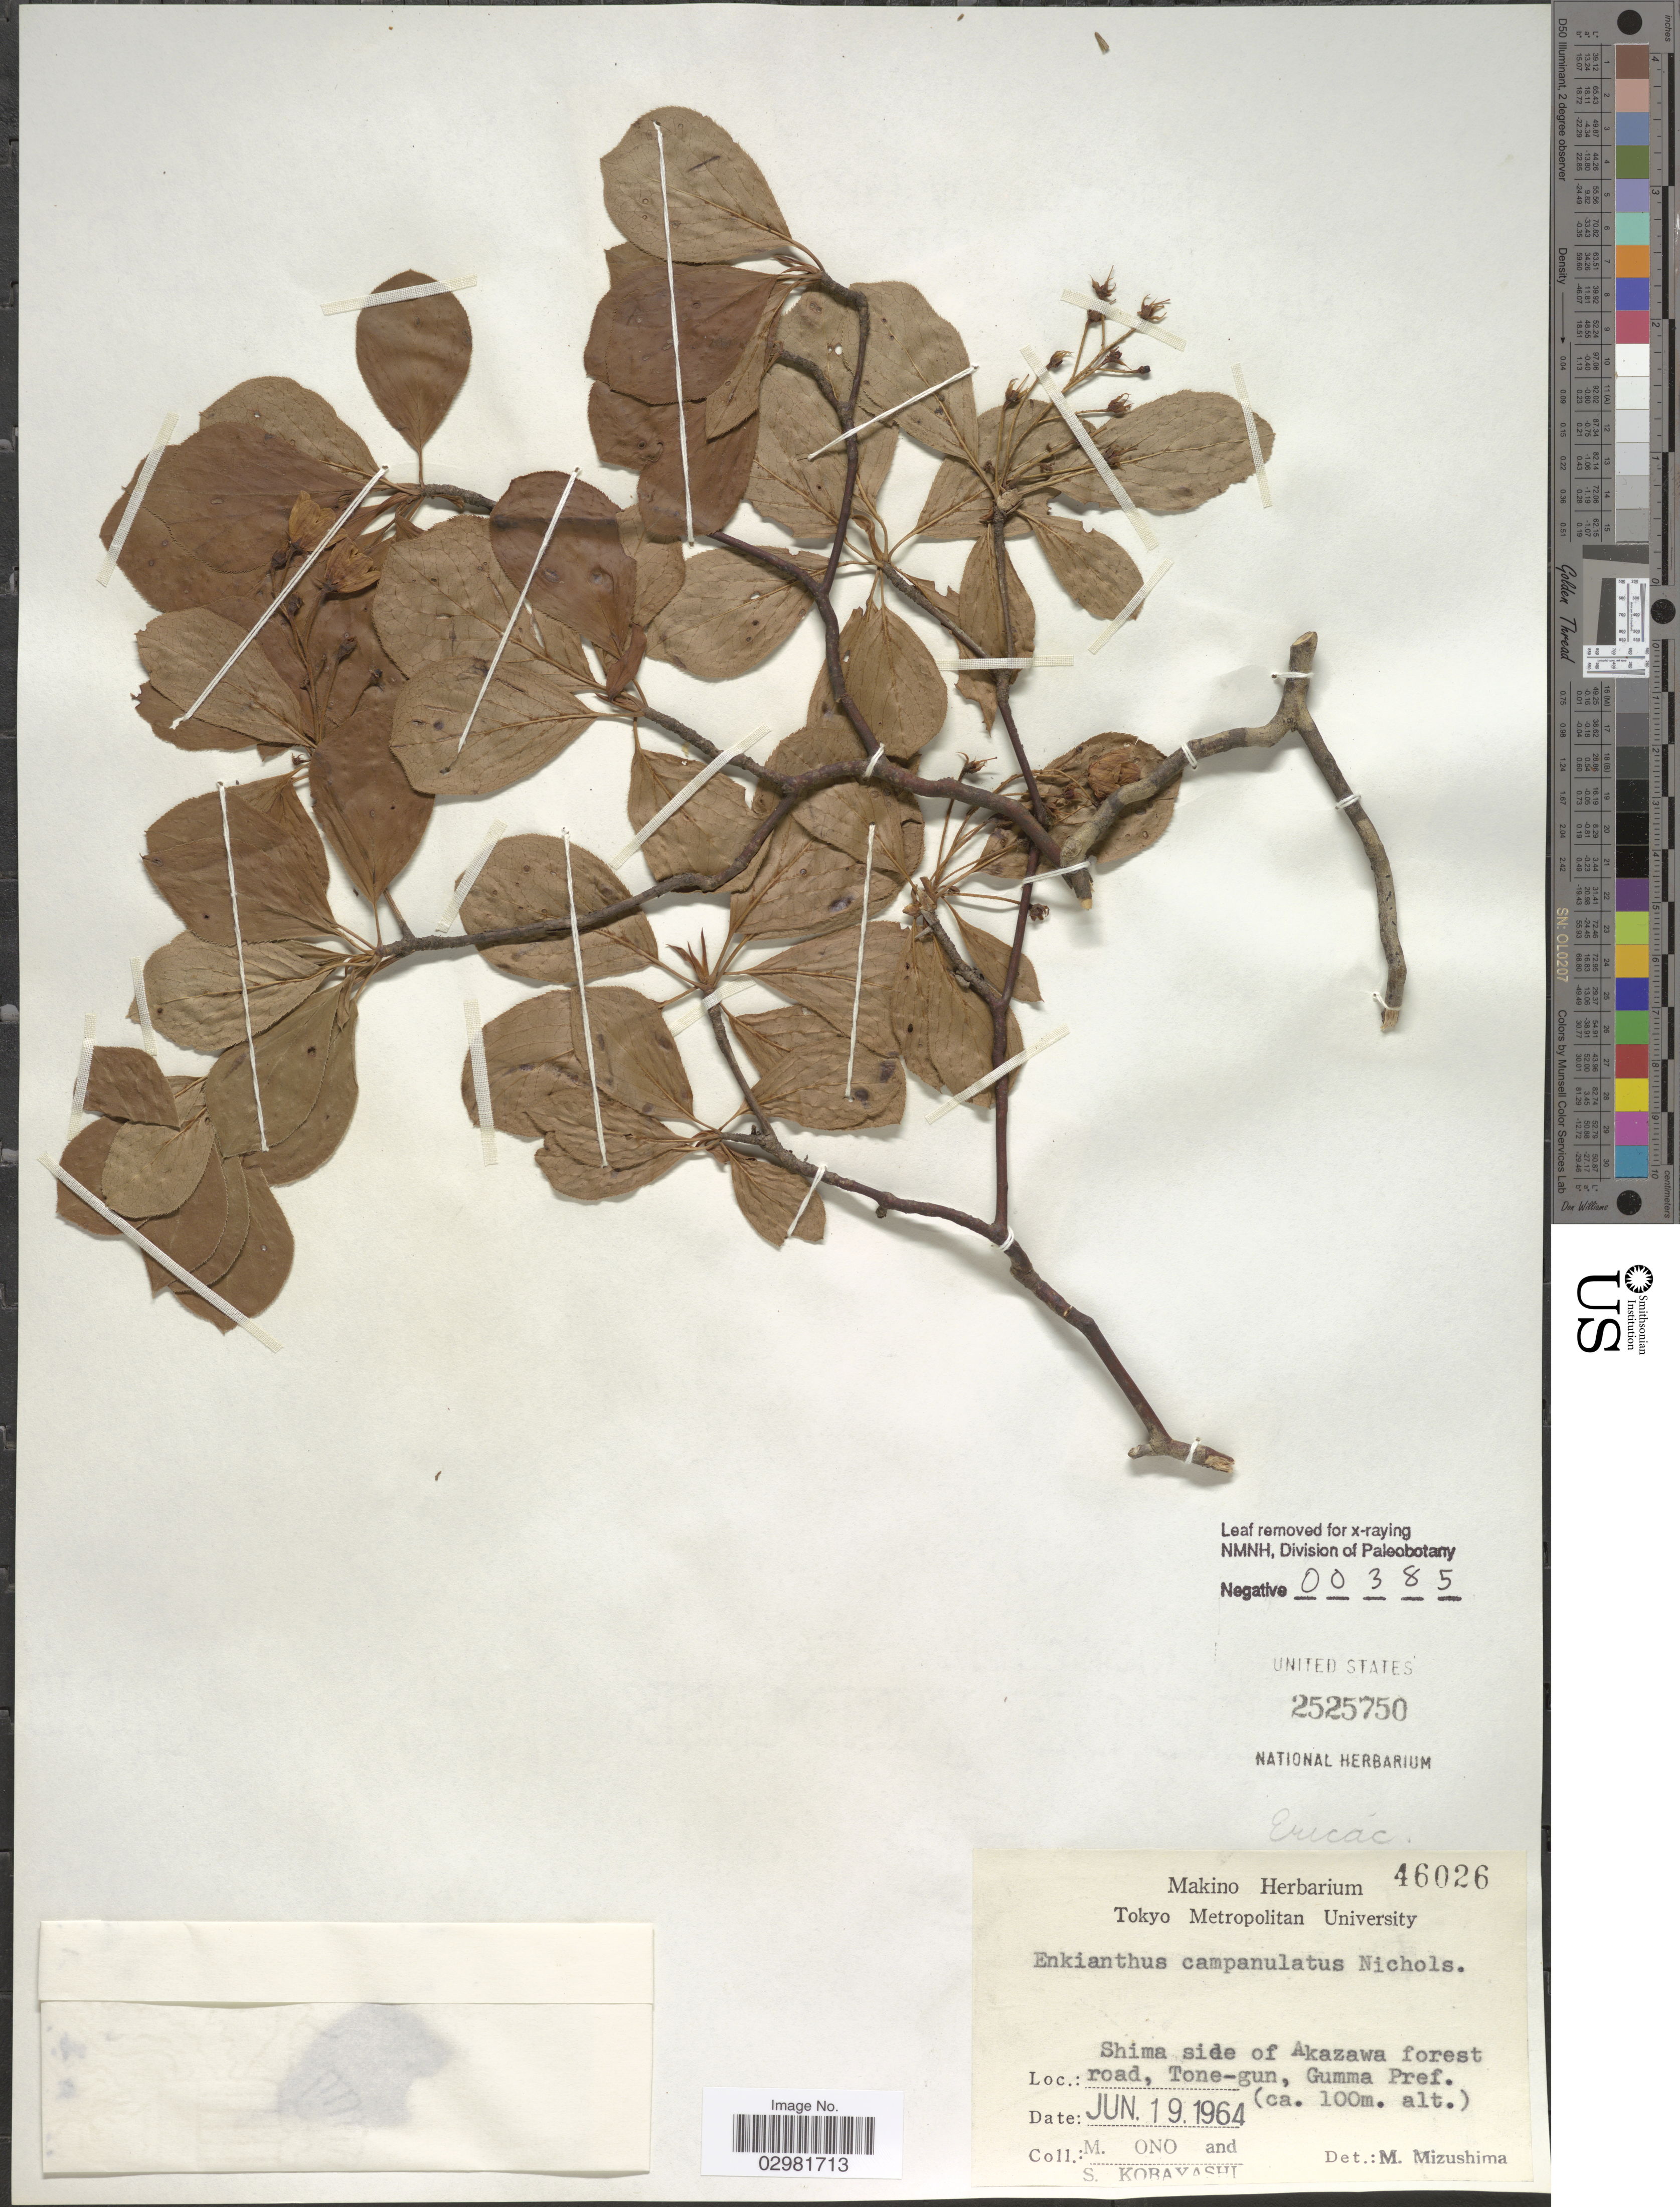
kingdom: Plantae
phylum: Tracheophyta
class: Magnoliopsida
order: Ericales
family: Ericaceae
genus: Enkianthus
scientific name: Enkianthus campanulatus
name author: (Miq.) G. Nicholson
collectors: M. Ono & S. Kobayashi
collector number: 46026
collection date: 1964-06-19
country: Japan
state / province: Gunma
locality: Shima side of Akazawa forest road, Tone-gun, Gumma Pref.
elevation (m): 100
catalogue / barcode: US 2525750